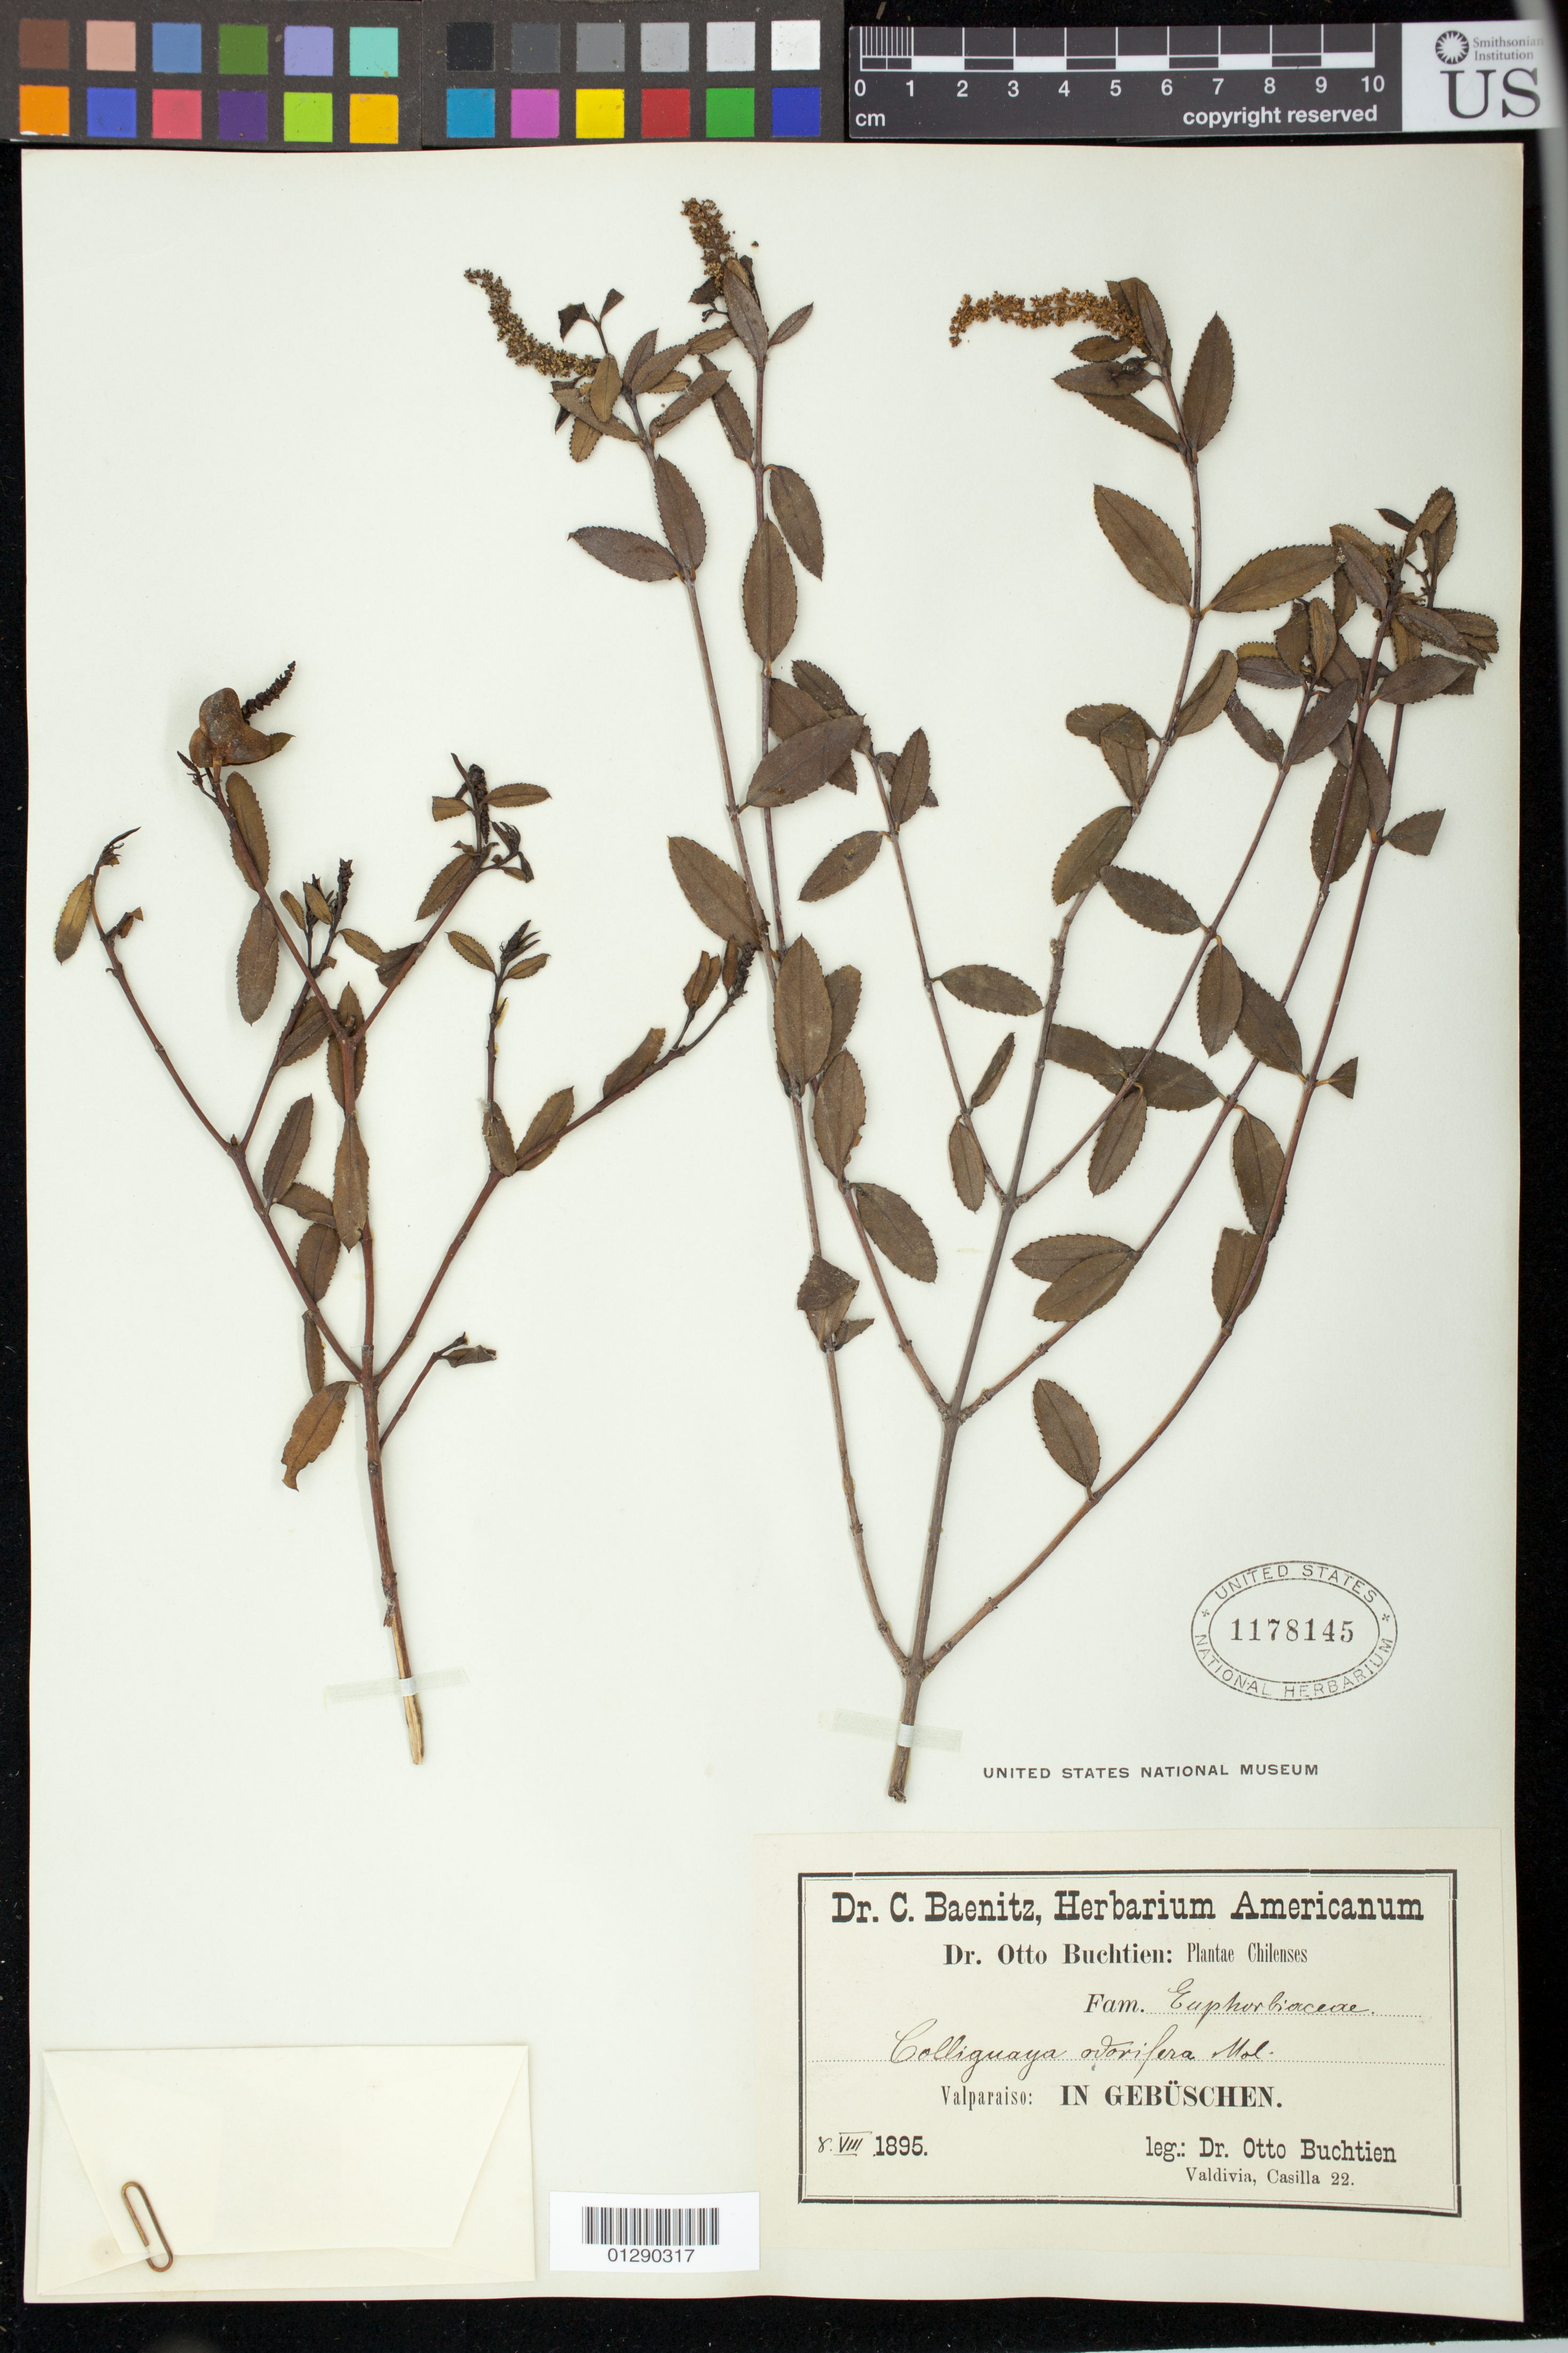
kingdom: Plantae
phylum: Tracheophyta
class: Magnoliopsida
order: Malpighiales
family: Euphorbiaceae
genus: Colliguaja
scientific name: Colliguaja odorifera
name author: Molina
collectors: O. Buchtien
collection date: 1895-08-08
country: Chile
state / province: Los Ríos (XIV)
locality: Valdivia, Casilla 22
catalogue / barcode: US 1178145